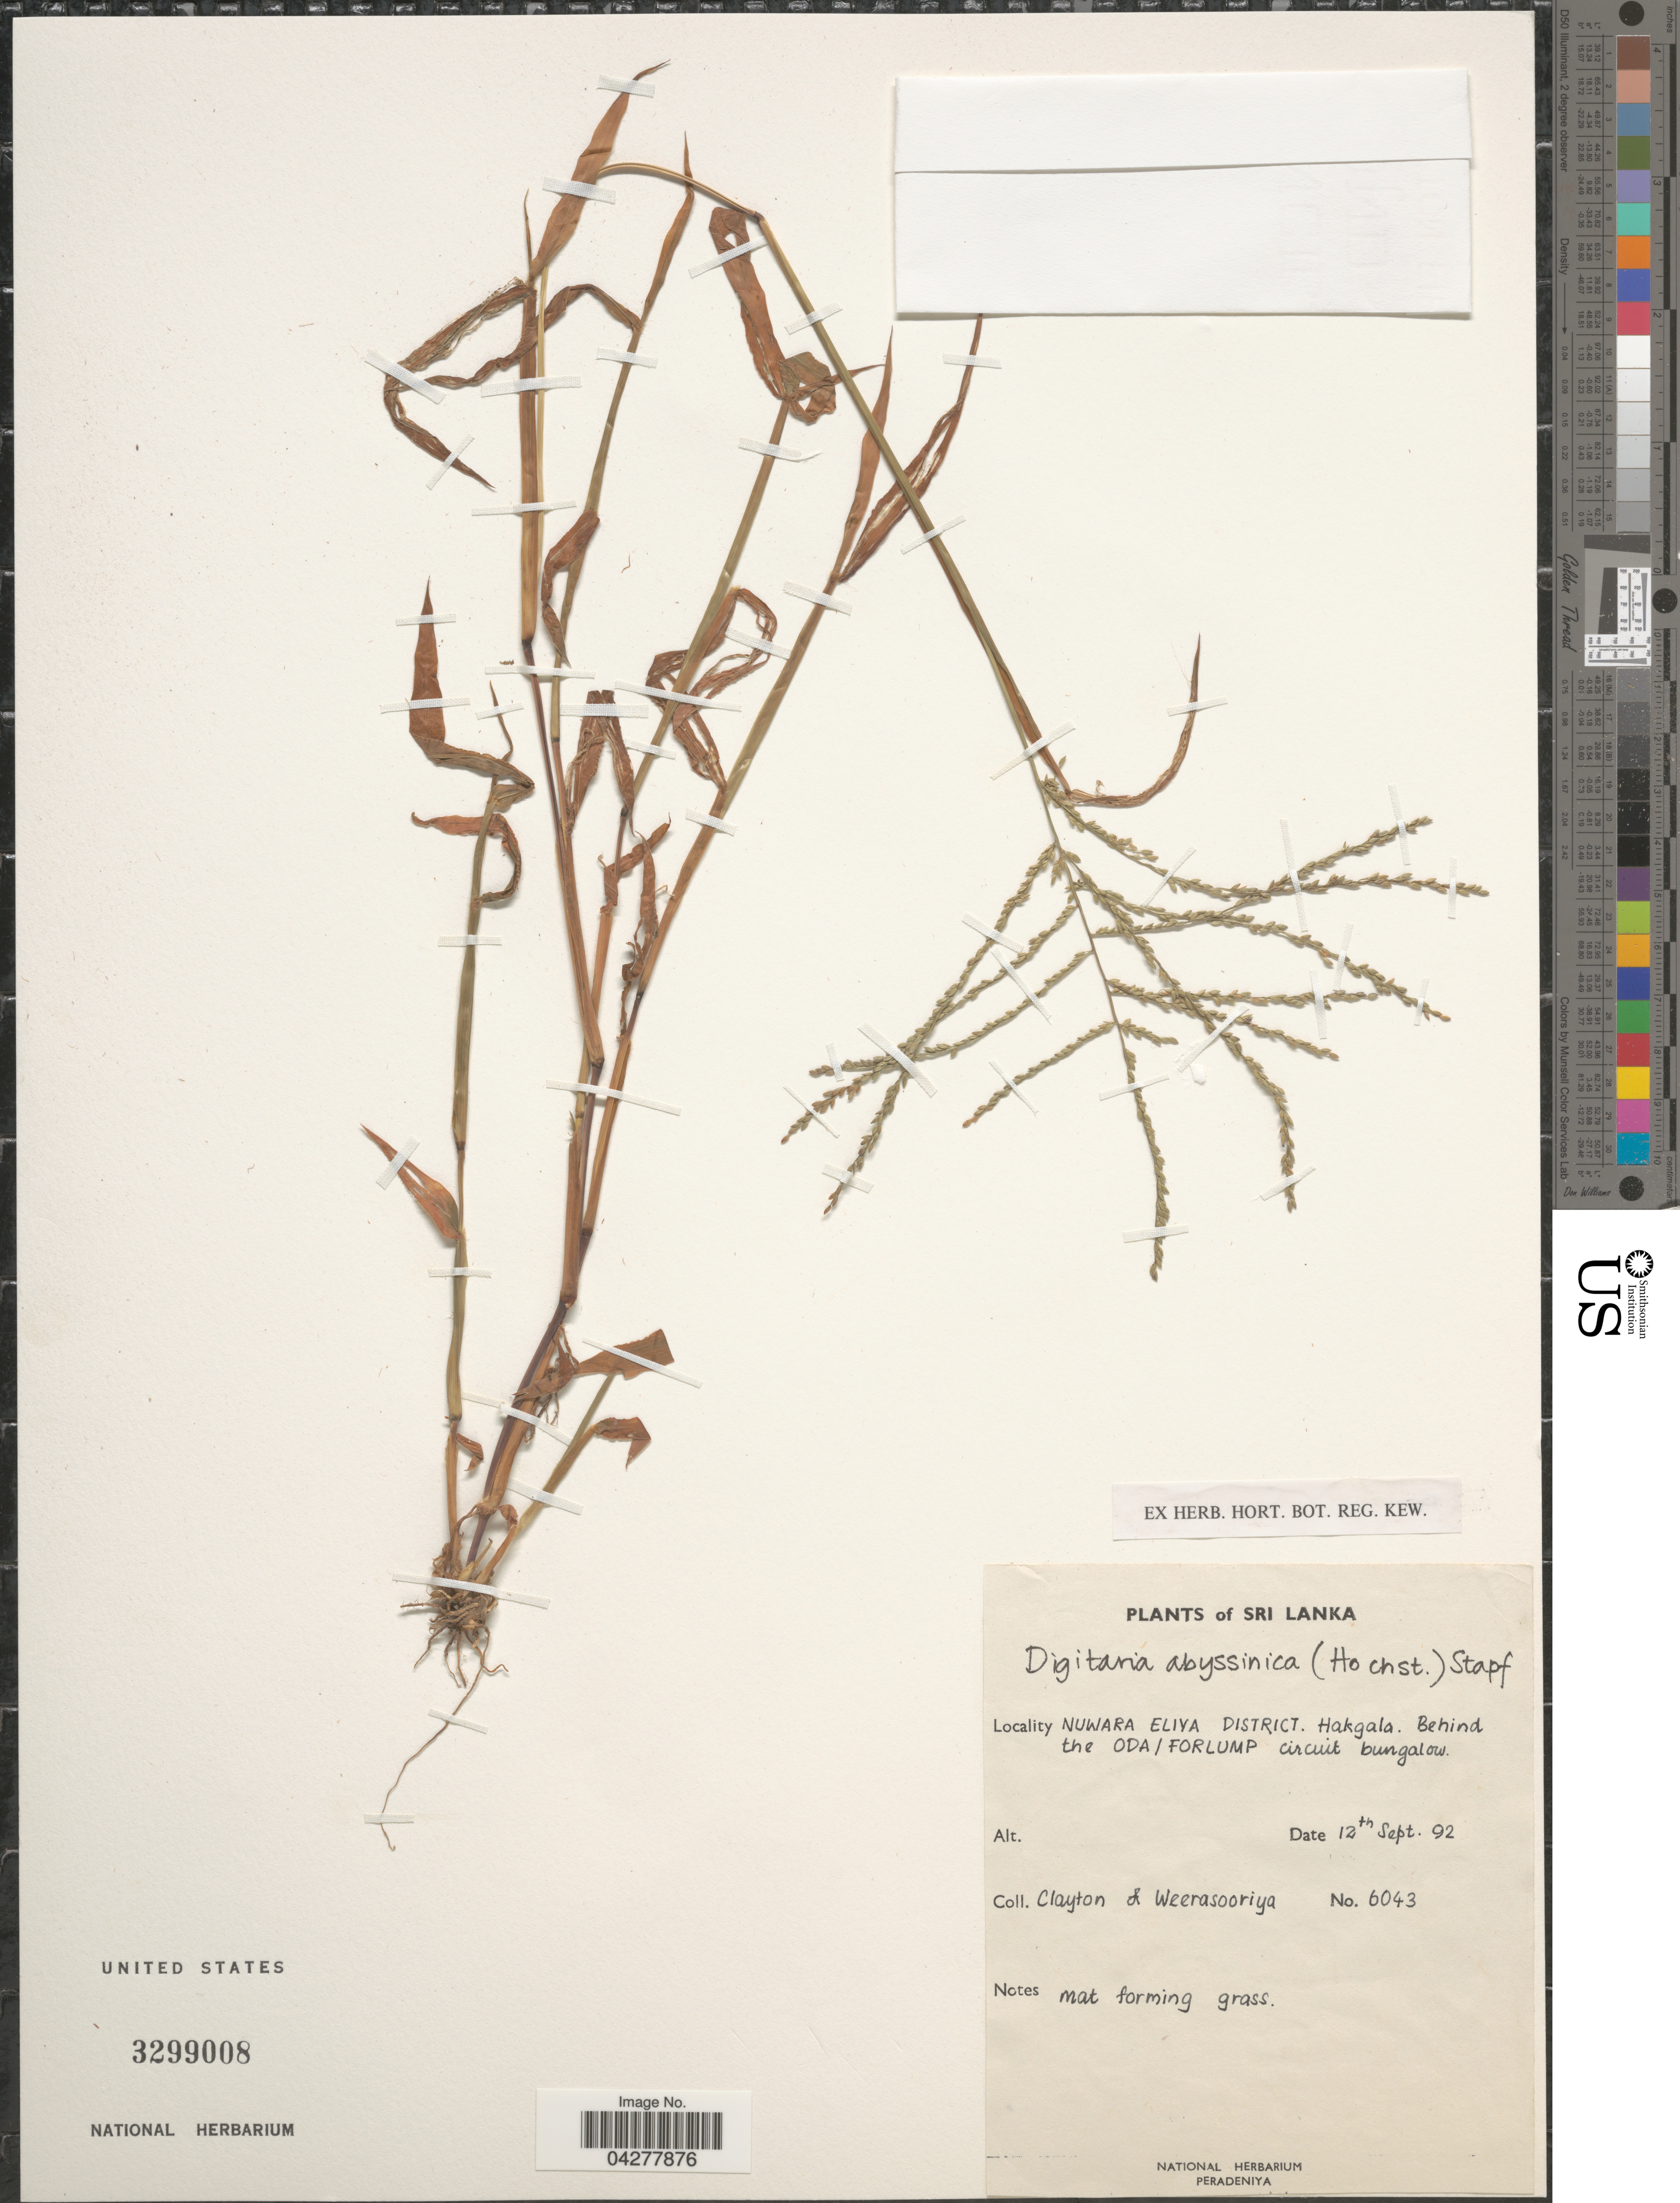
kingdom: Plantae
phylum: Tracheophyta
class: Liliopsida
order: Poales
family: Poaceae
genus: Digitaria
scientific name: Digitaria abyssinica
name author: (Hochst. ex Rich.) Stapf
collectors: Clayton & Weerasooriya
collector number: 6043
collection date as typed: Transcribed d/m/y: 12/9/92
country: Sri Lanka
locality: Nuwara Eliya District. Hakgala, Behind the ODA/FORLUMP circuit bungalow.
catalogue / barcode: US 3299008